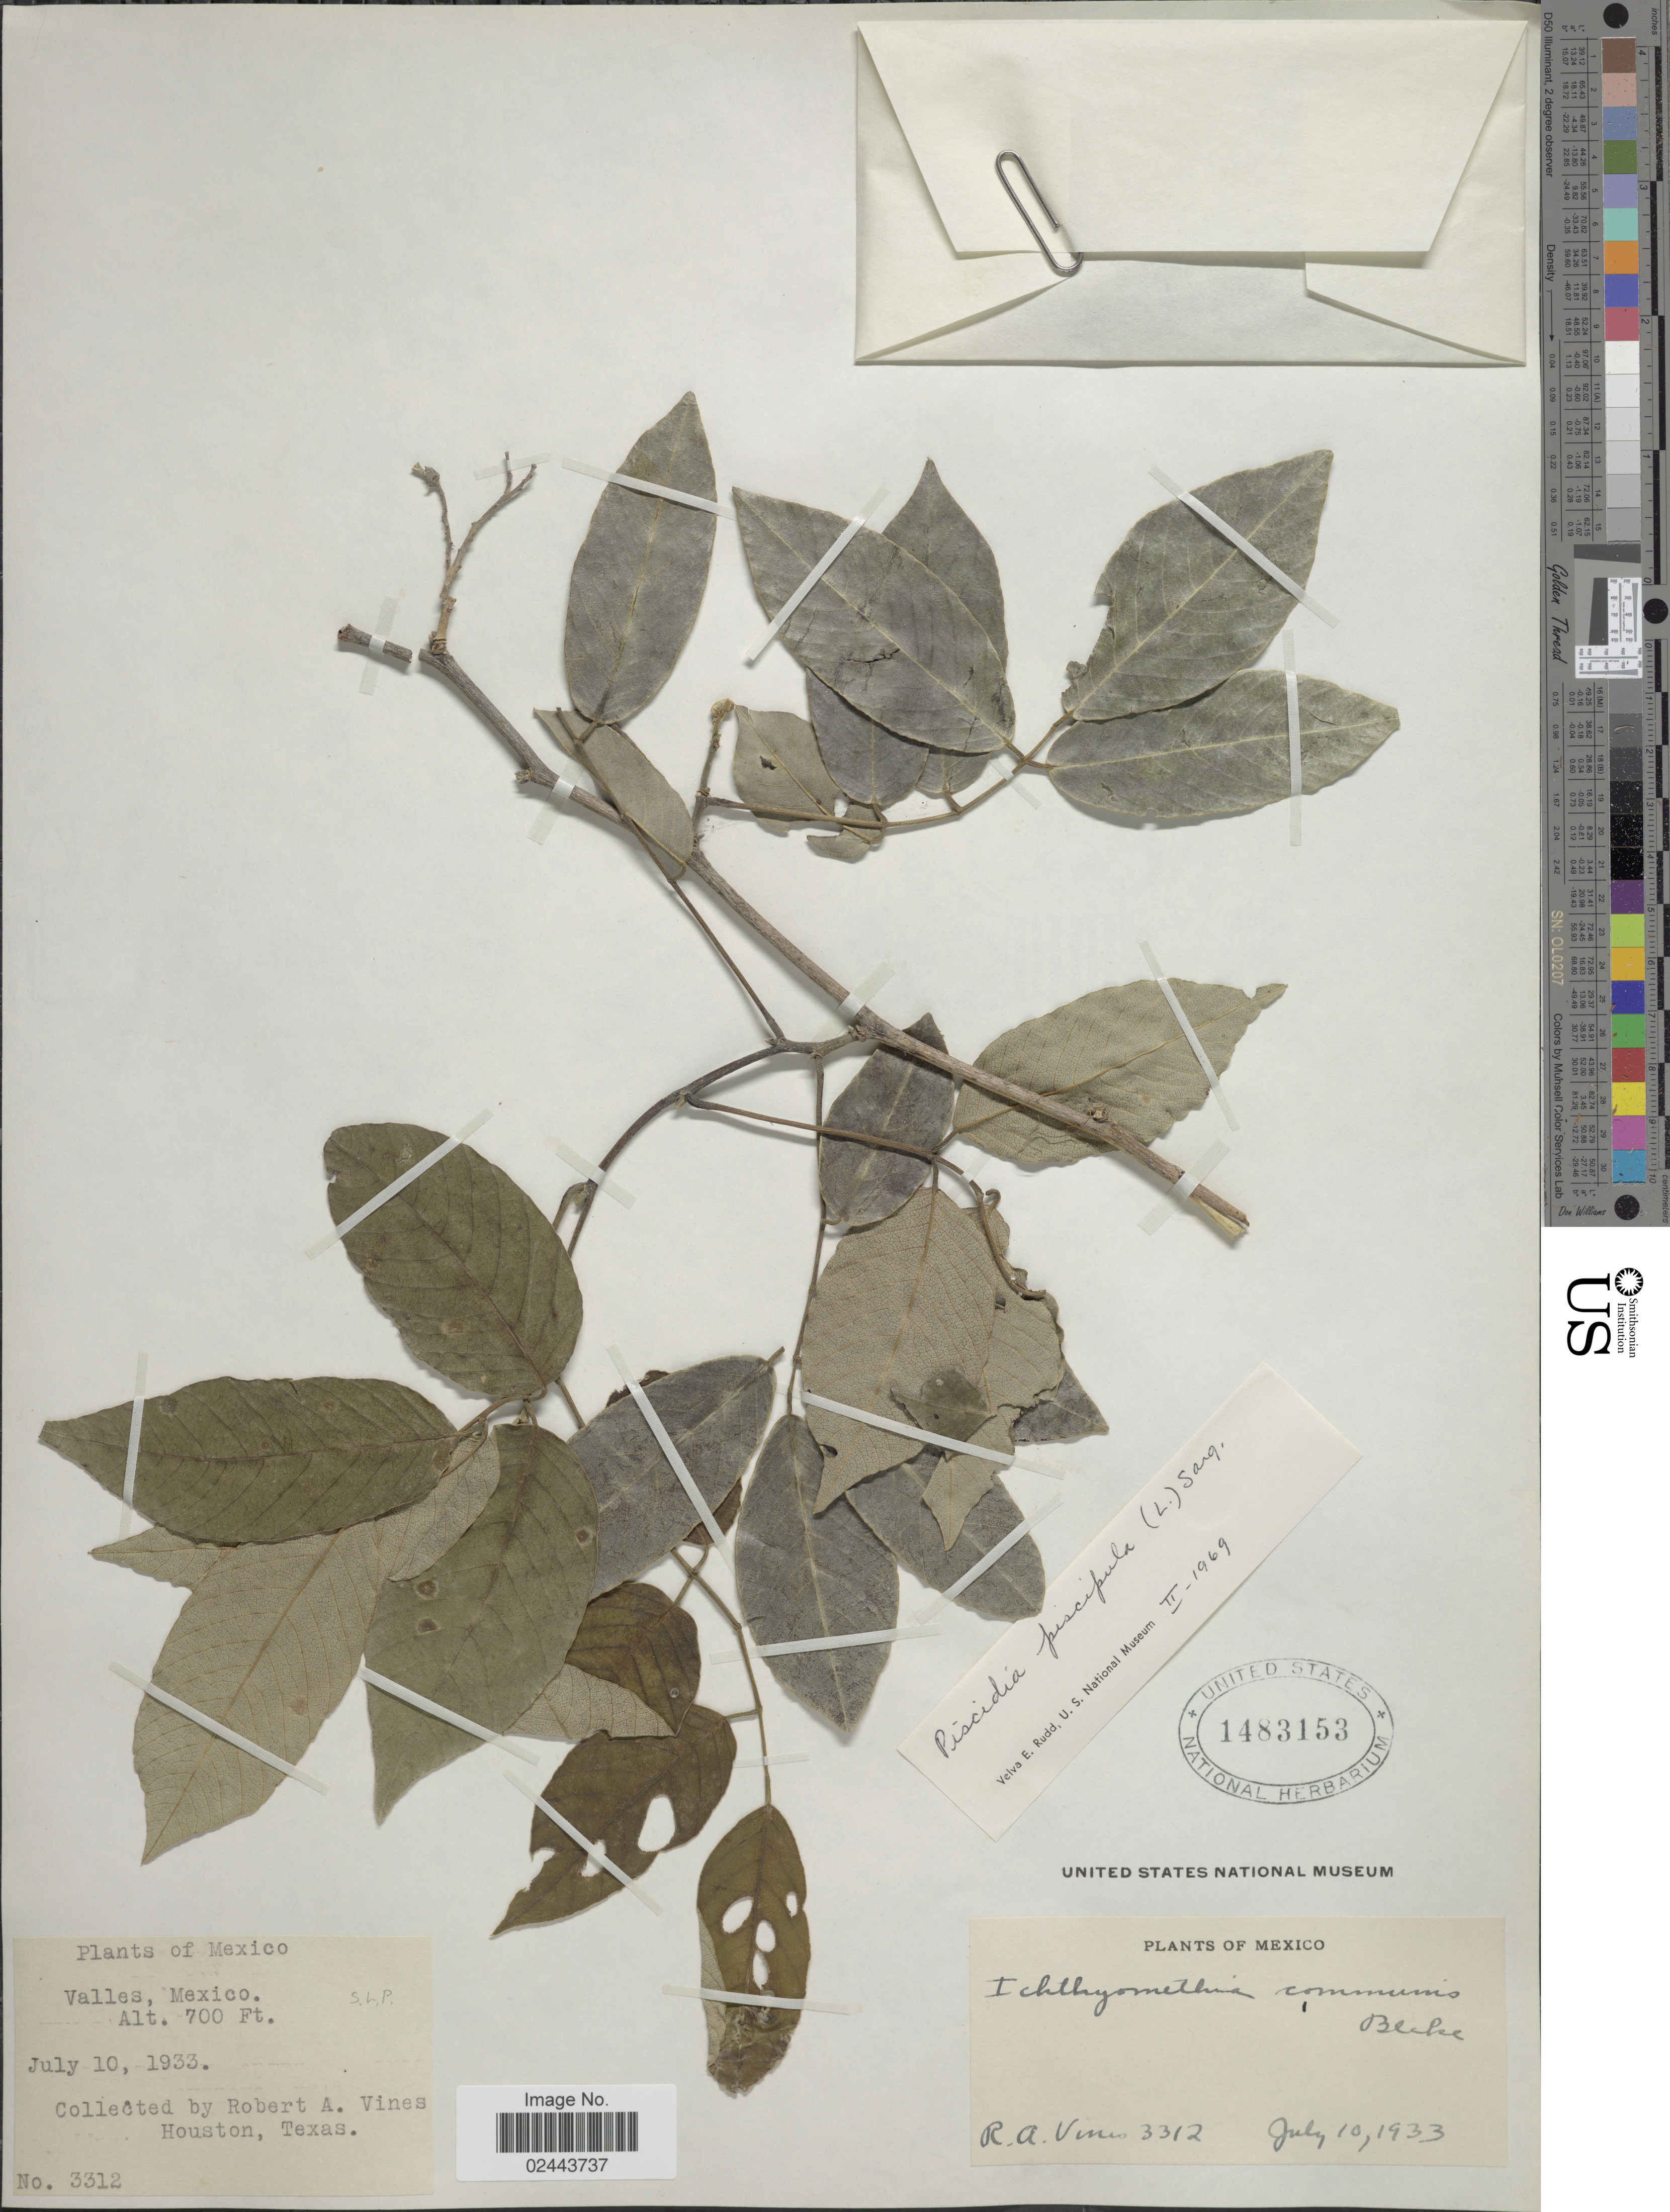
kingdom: Plantae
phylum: Tracheophyta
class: Magnoliopsida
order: Fabales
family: Fabaceae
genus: Piscidia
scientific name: Piscidia piscipula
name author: (L.) Sarg.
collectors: R. Vines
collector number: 3312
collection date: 1933-07-10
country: Mexico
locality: Valles.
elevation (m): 213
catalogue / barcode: US 1483153